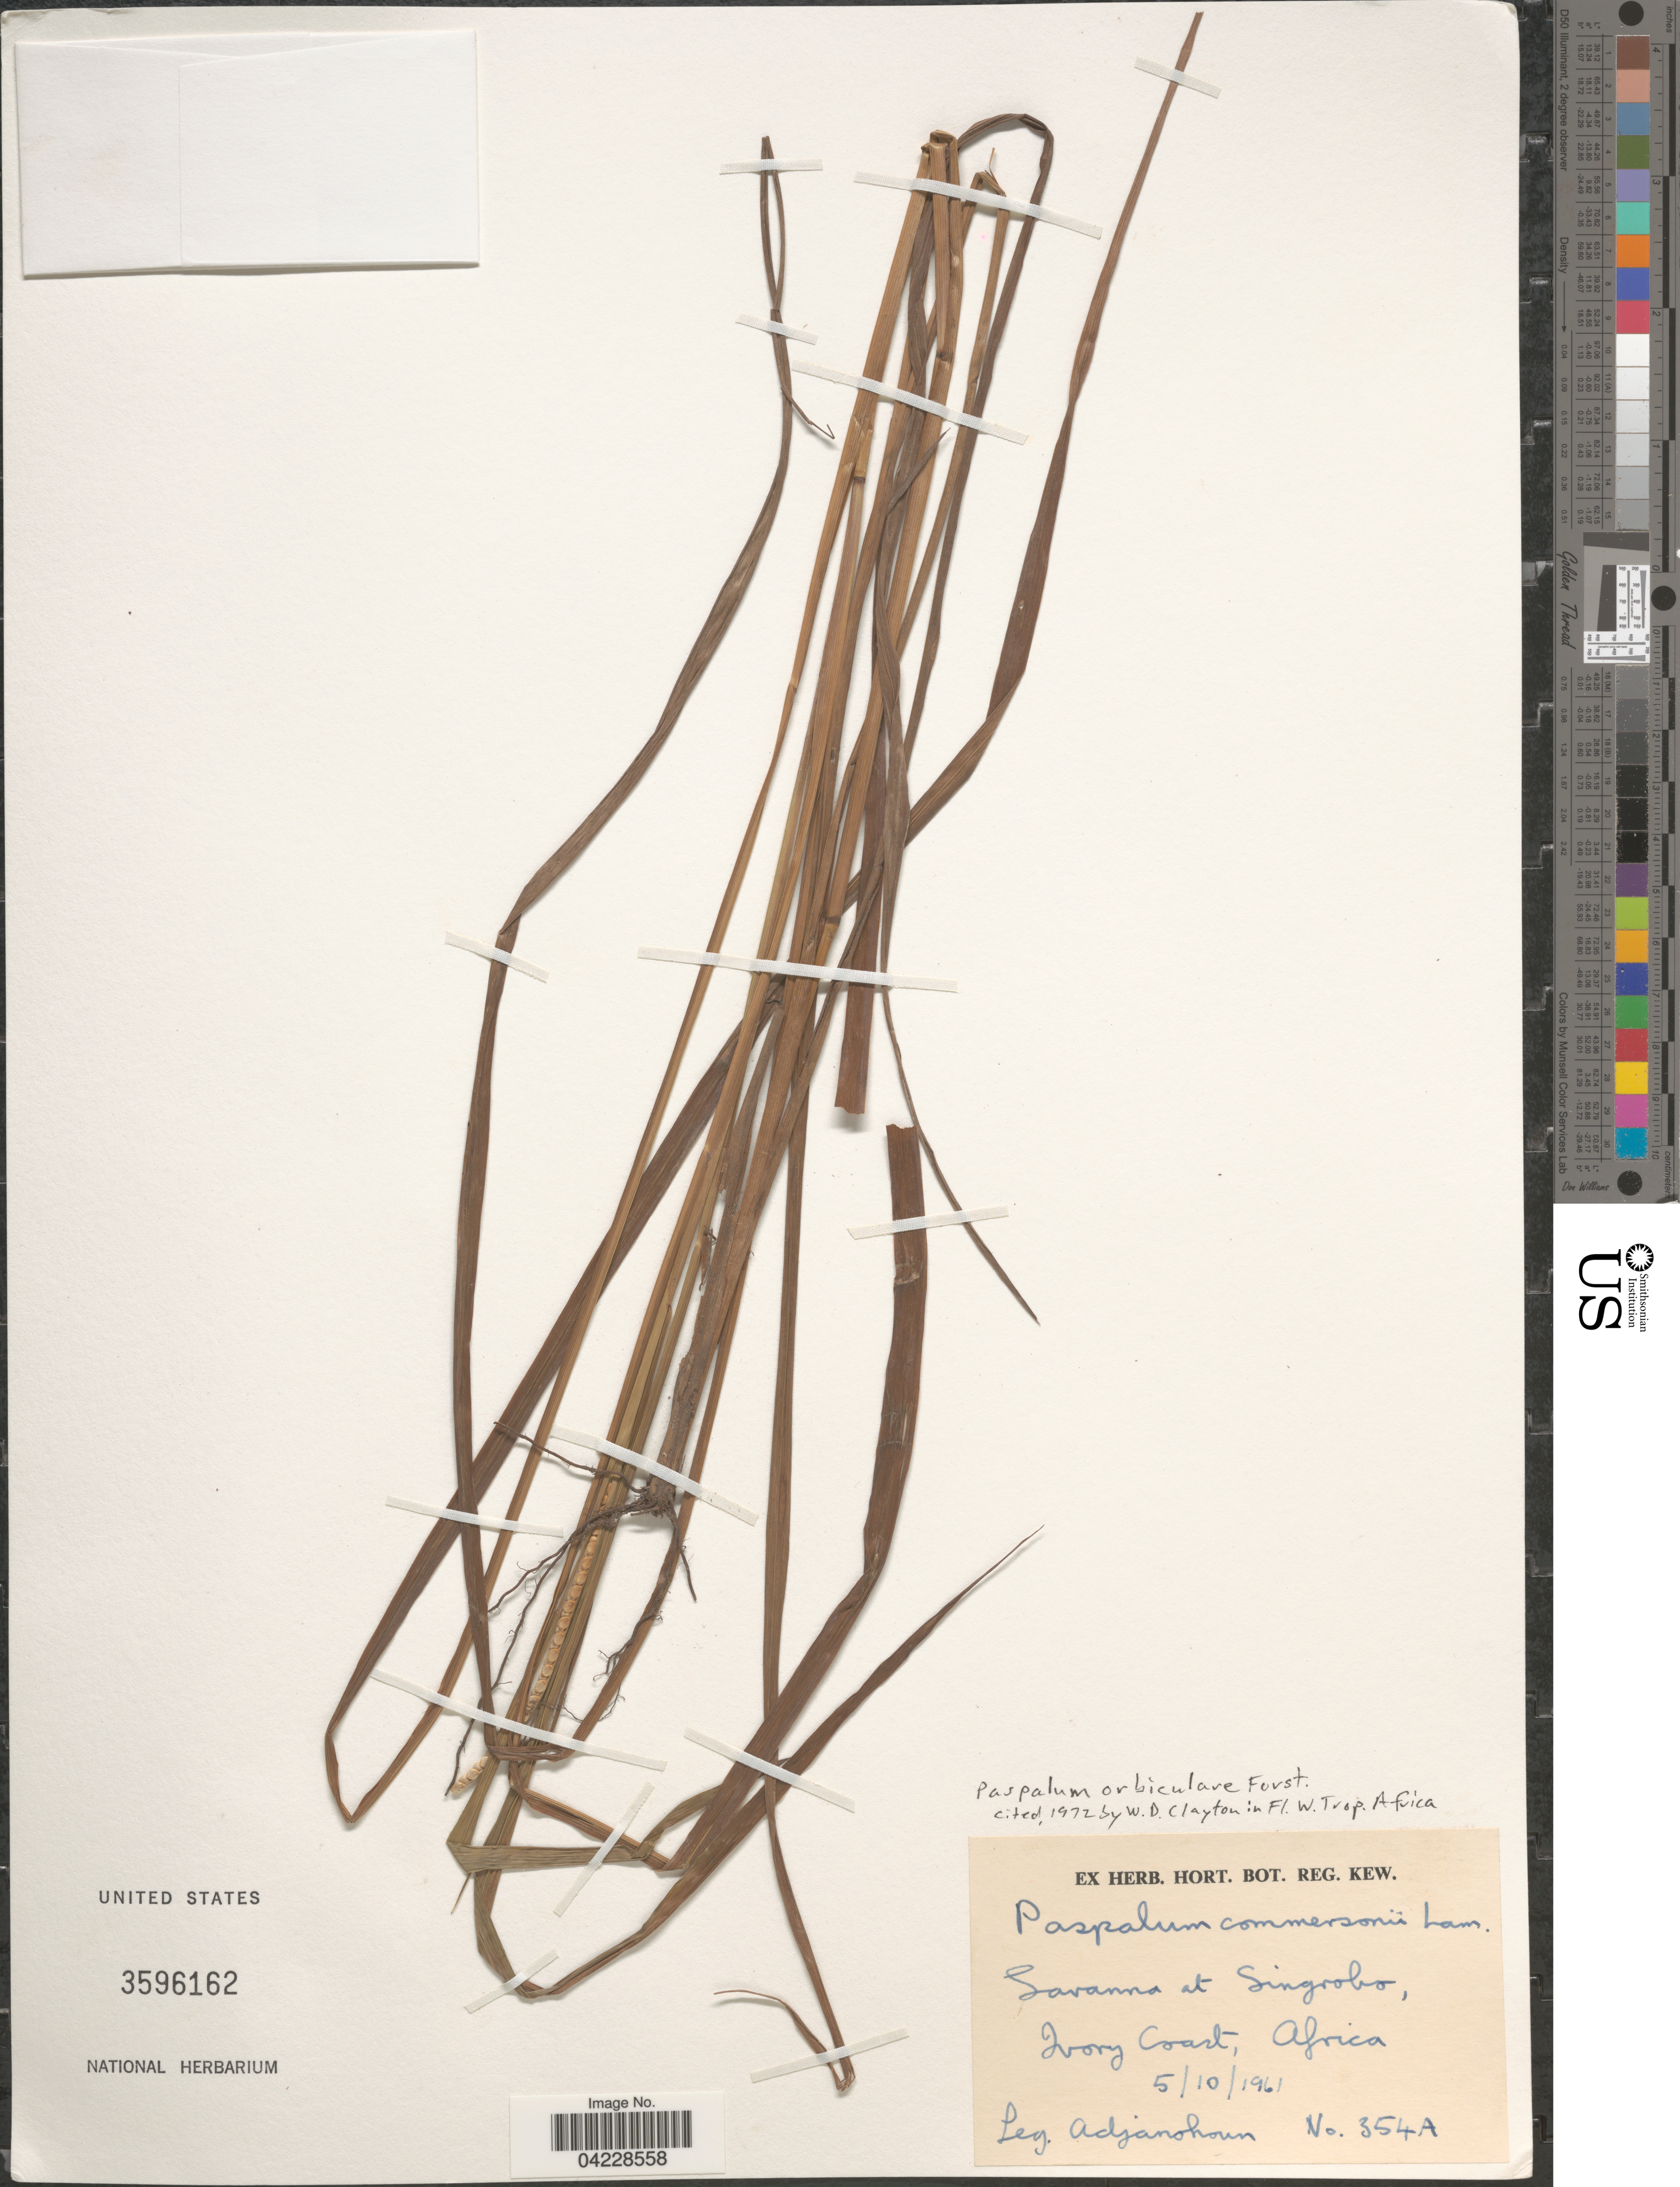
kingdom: Plantae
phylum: Tracheophyta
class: Liliopsida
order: Poales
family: Poaceae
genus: Paspalum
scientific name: Paspalum scrobiculatum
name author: L.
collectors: Adjanohoun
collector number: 354A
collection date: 1961-10-05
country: Ivory Coast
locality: Savanna at Singrobo.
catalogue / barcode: US 3596162